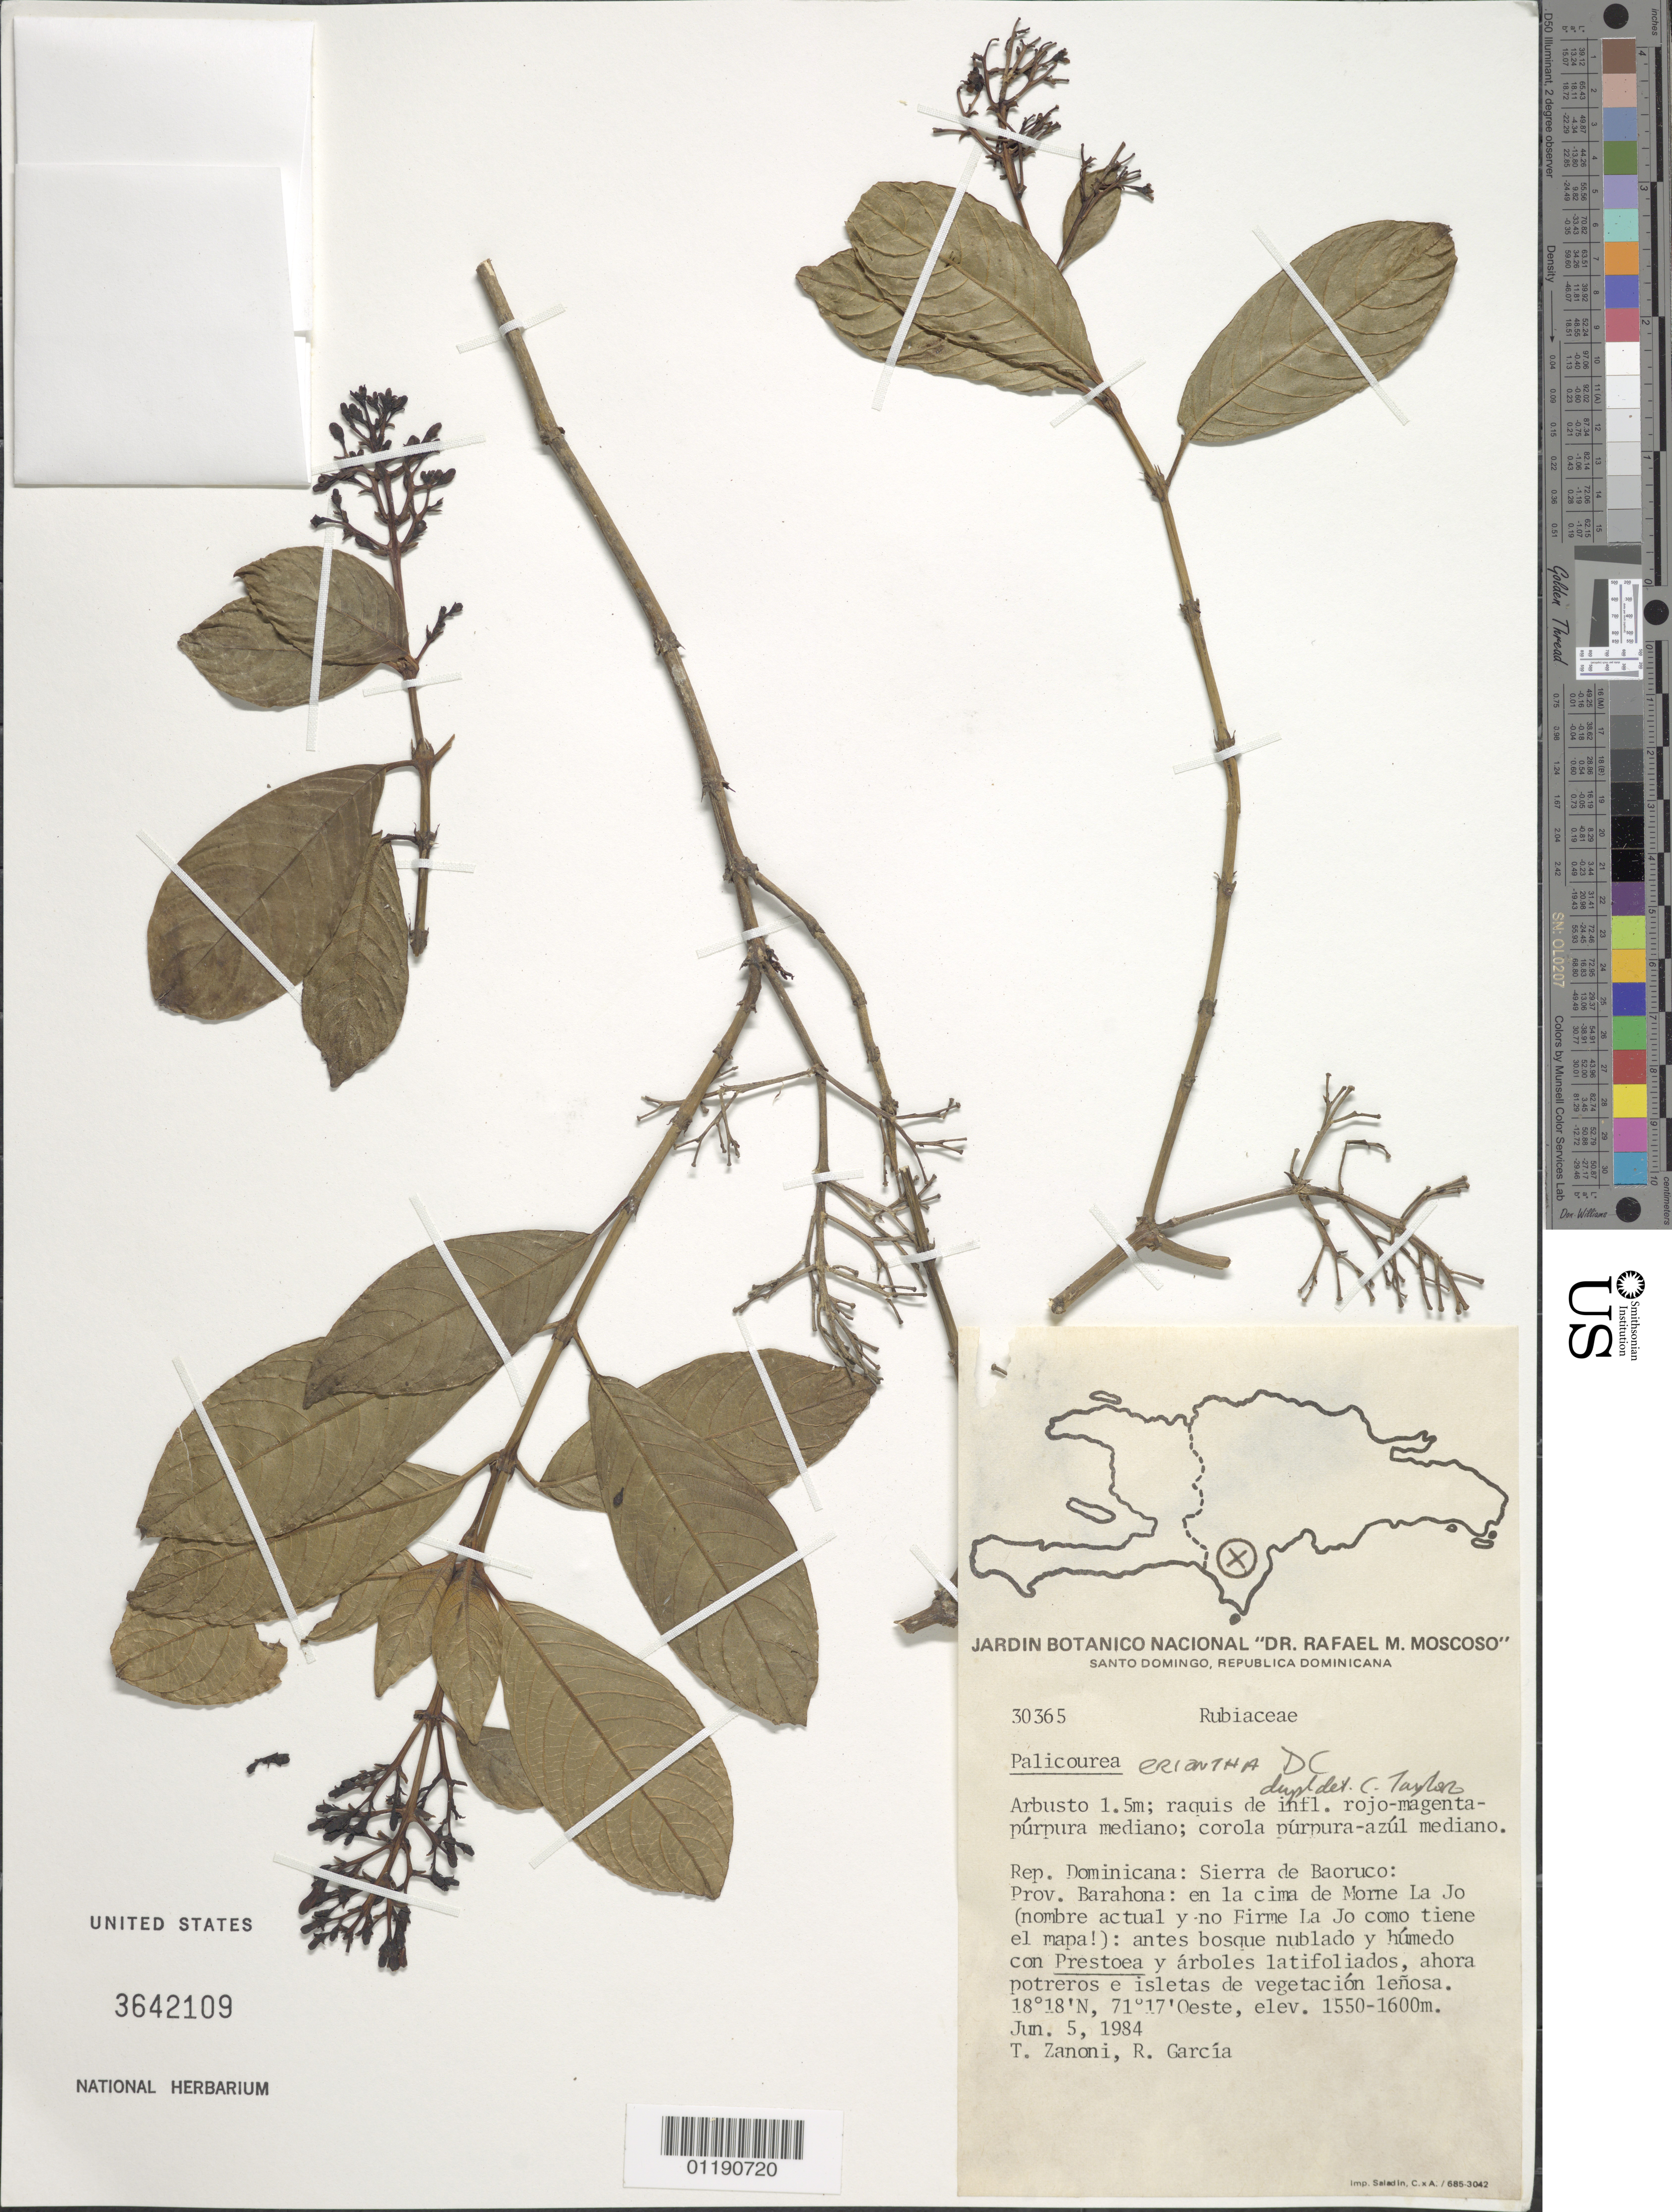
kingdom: Plantae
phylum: Tracheophyta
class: Magnoliopsida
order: Gentianales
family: Rubiaceae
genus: Palicourea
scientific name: Palicourea eriantha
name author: DC.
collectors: T. A. Zanoni & R. García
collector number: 30365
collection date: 1984-06-05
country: Dominican Republic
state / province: Barahona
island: Hispaniola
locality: Sierra de Baoruco: on the top of Morne La Jo.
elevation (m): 1550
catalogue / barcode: US 3642109